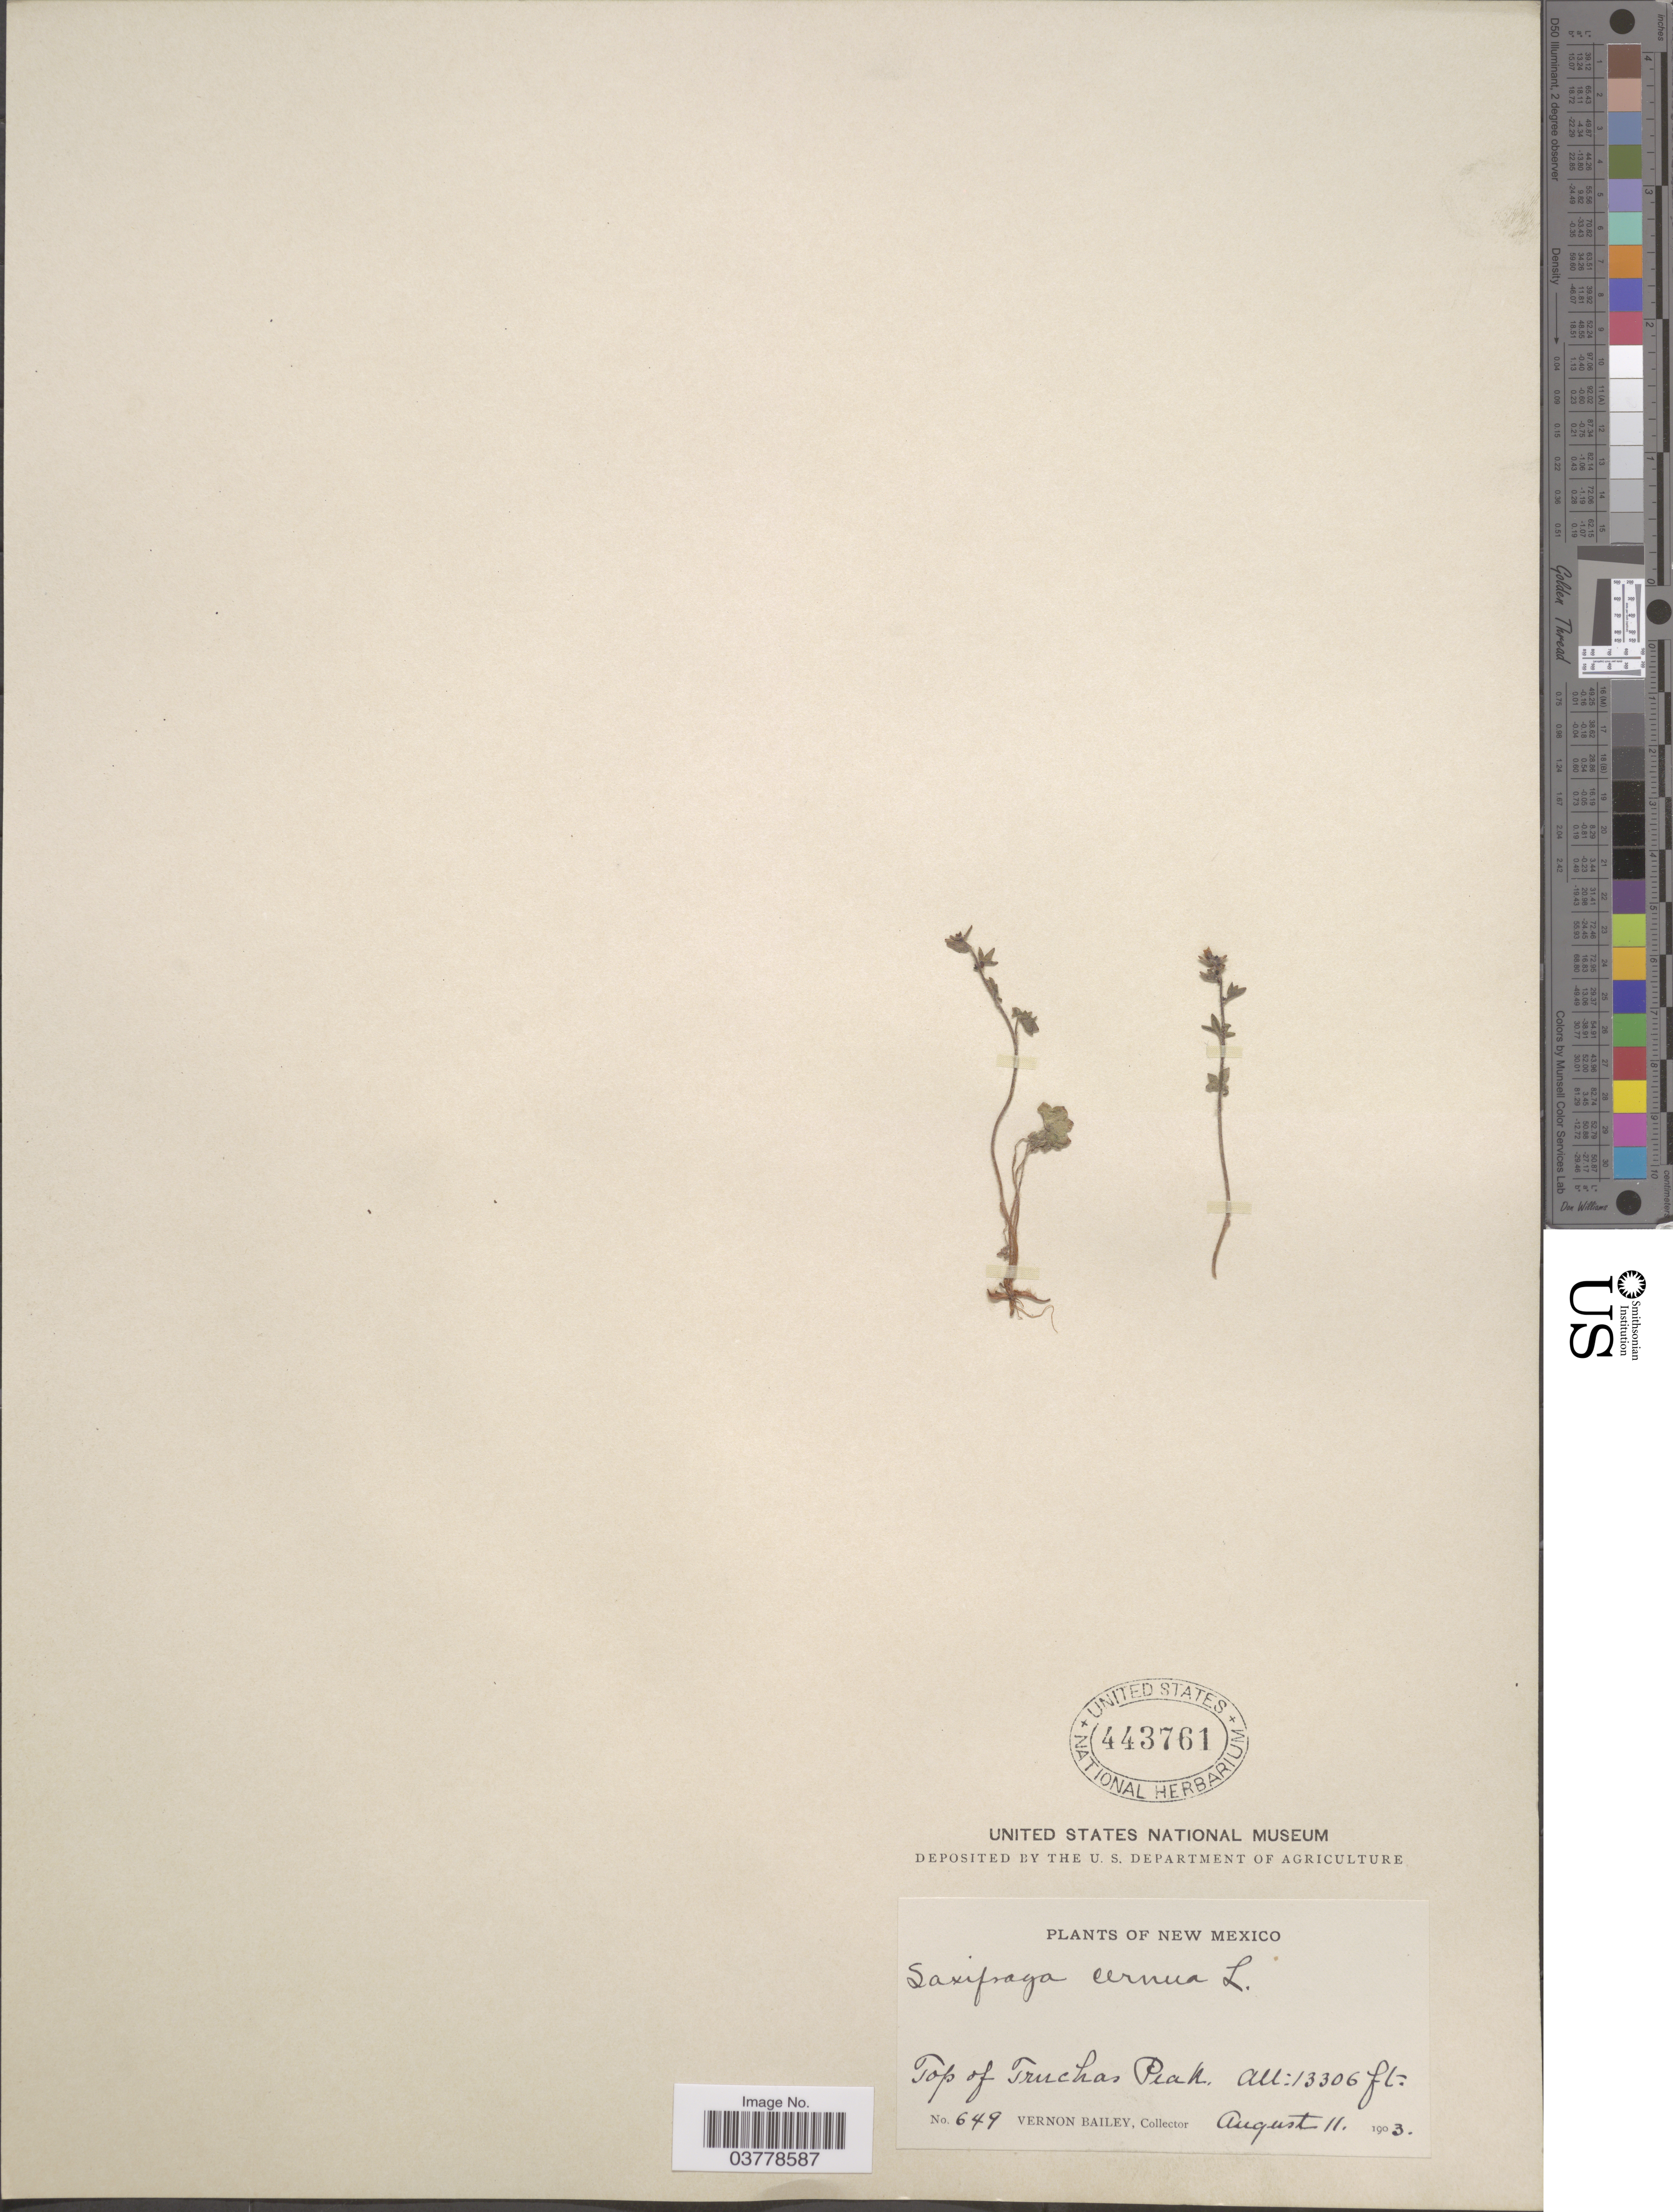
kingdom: Plantae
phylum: Tracheophyta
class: Magnoliopsida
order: Saxifragales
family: Saxifragaceae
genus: Saxifraga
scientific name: Saxifraga cernua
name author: L.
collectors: V. O. Bailey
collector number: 649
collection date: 1903-08-11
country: United States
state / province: New Mexico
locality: Top of Truchas Peak.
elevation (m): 4056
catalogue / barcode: US 443761